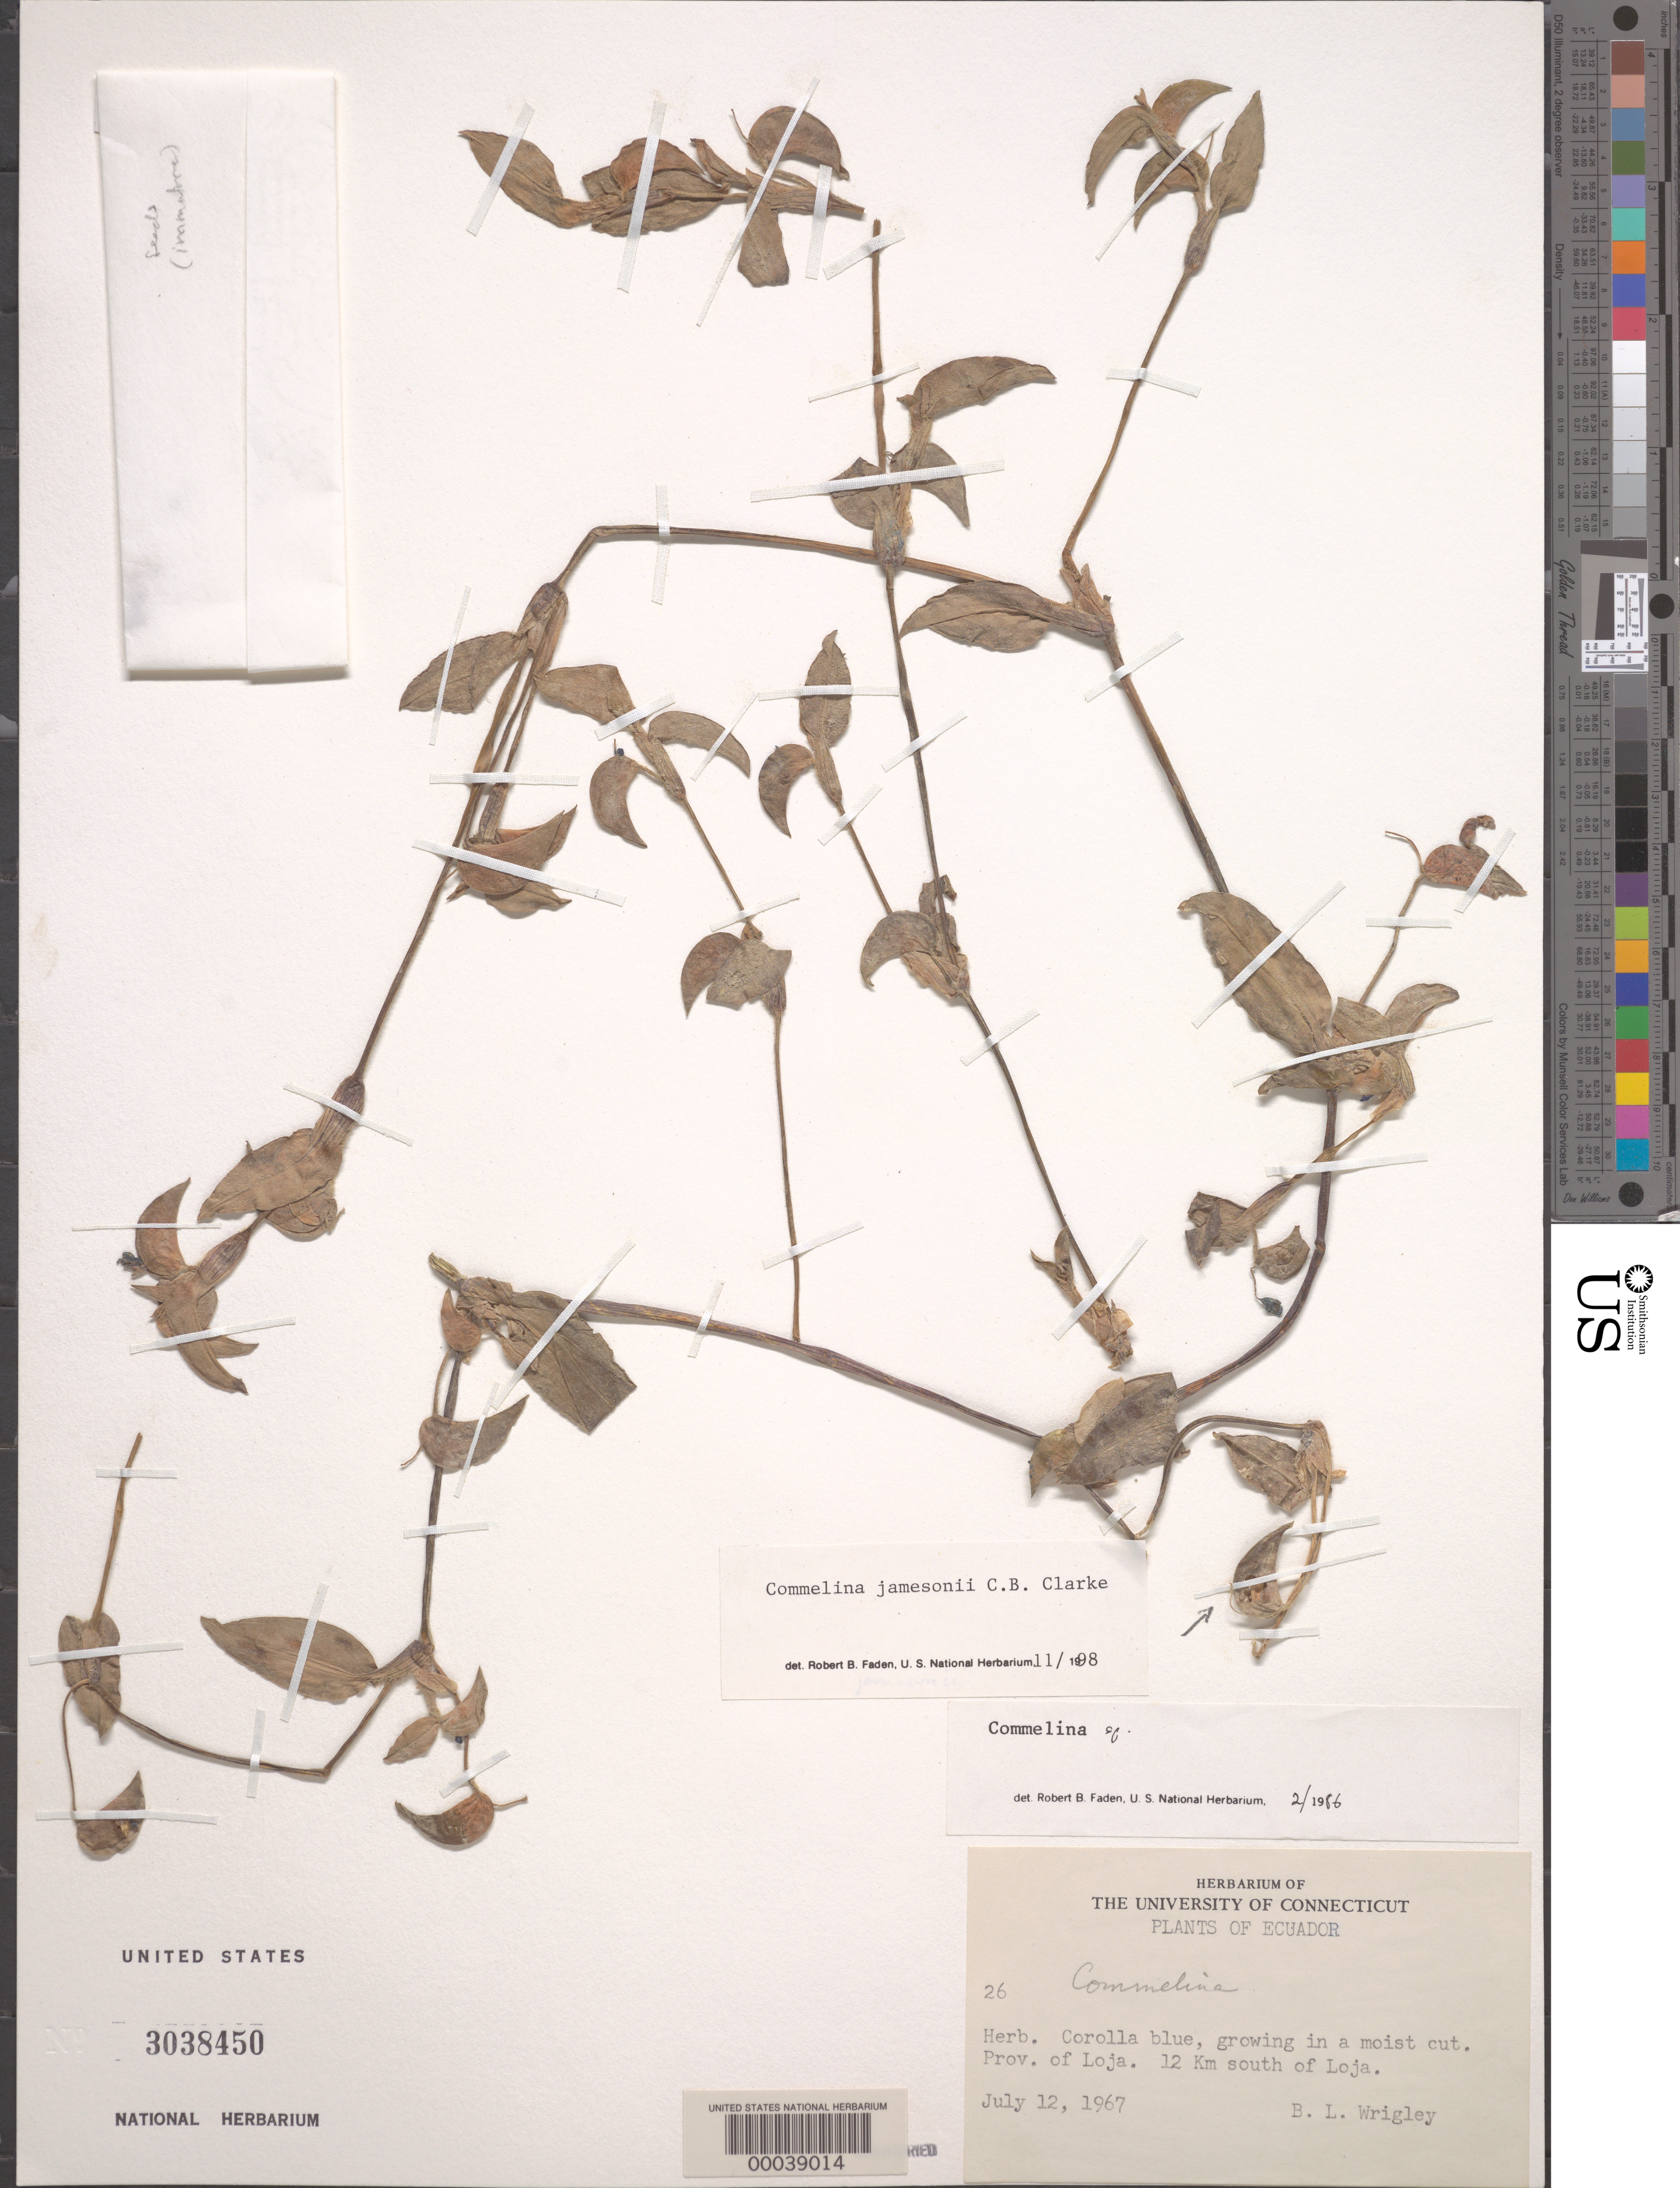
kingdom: Plantae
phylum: Tracheophyta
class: Liliopsida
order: Commelinales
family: Commelinaceae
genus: Commelina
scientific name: Commelina jamesonii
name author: C.B. Clarke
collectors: B. L. Wrigley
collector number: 26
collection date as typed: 12 Jun 1967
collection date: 1967-06-12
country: Ecuador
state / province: Loja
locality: S of Loja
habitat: Moist cut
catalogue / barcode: US 3038450